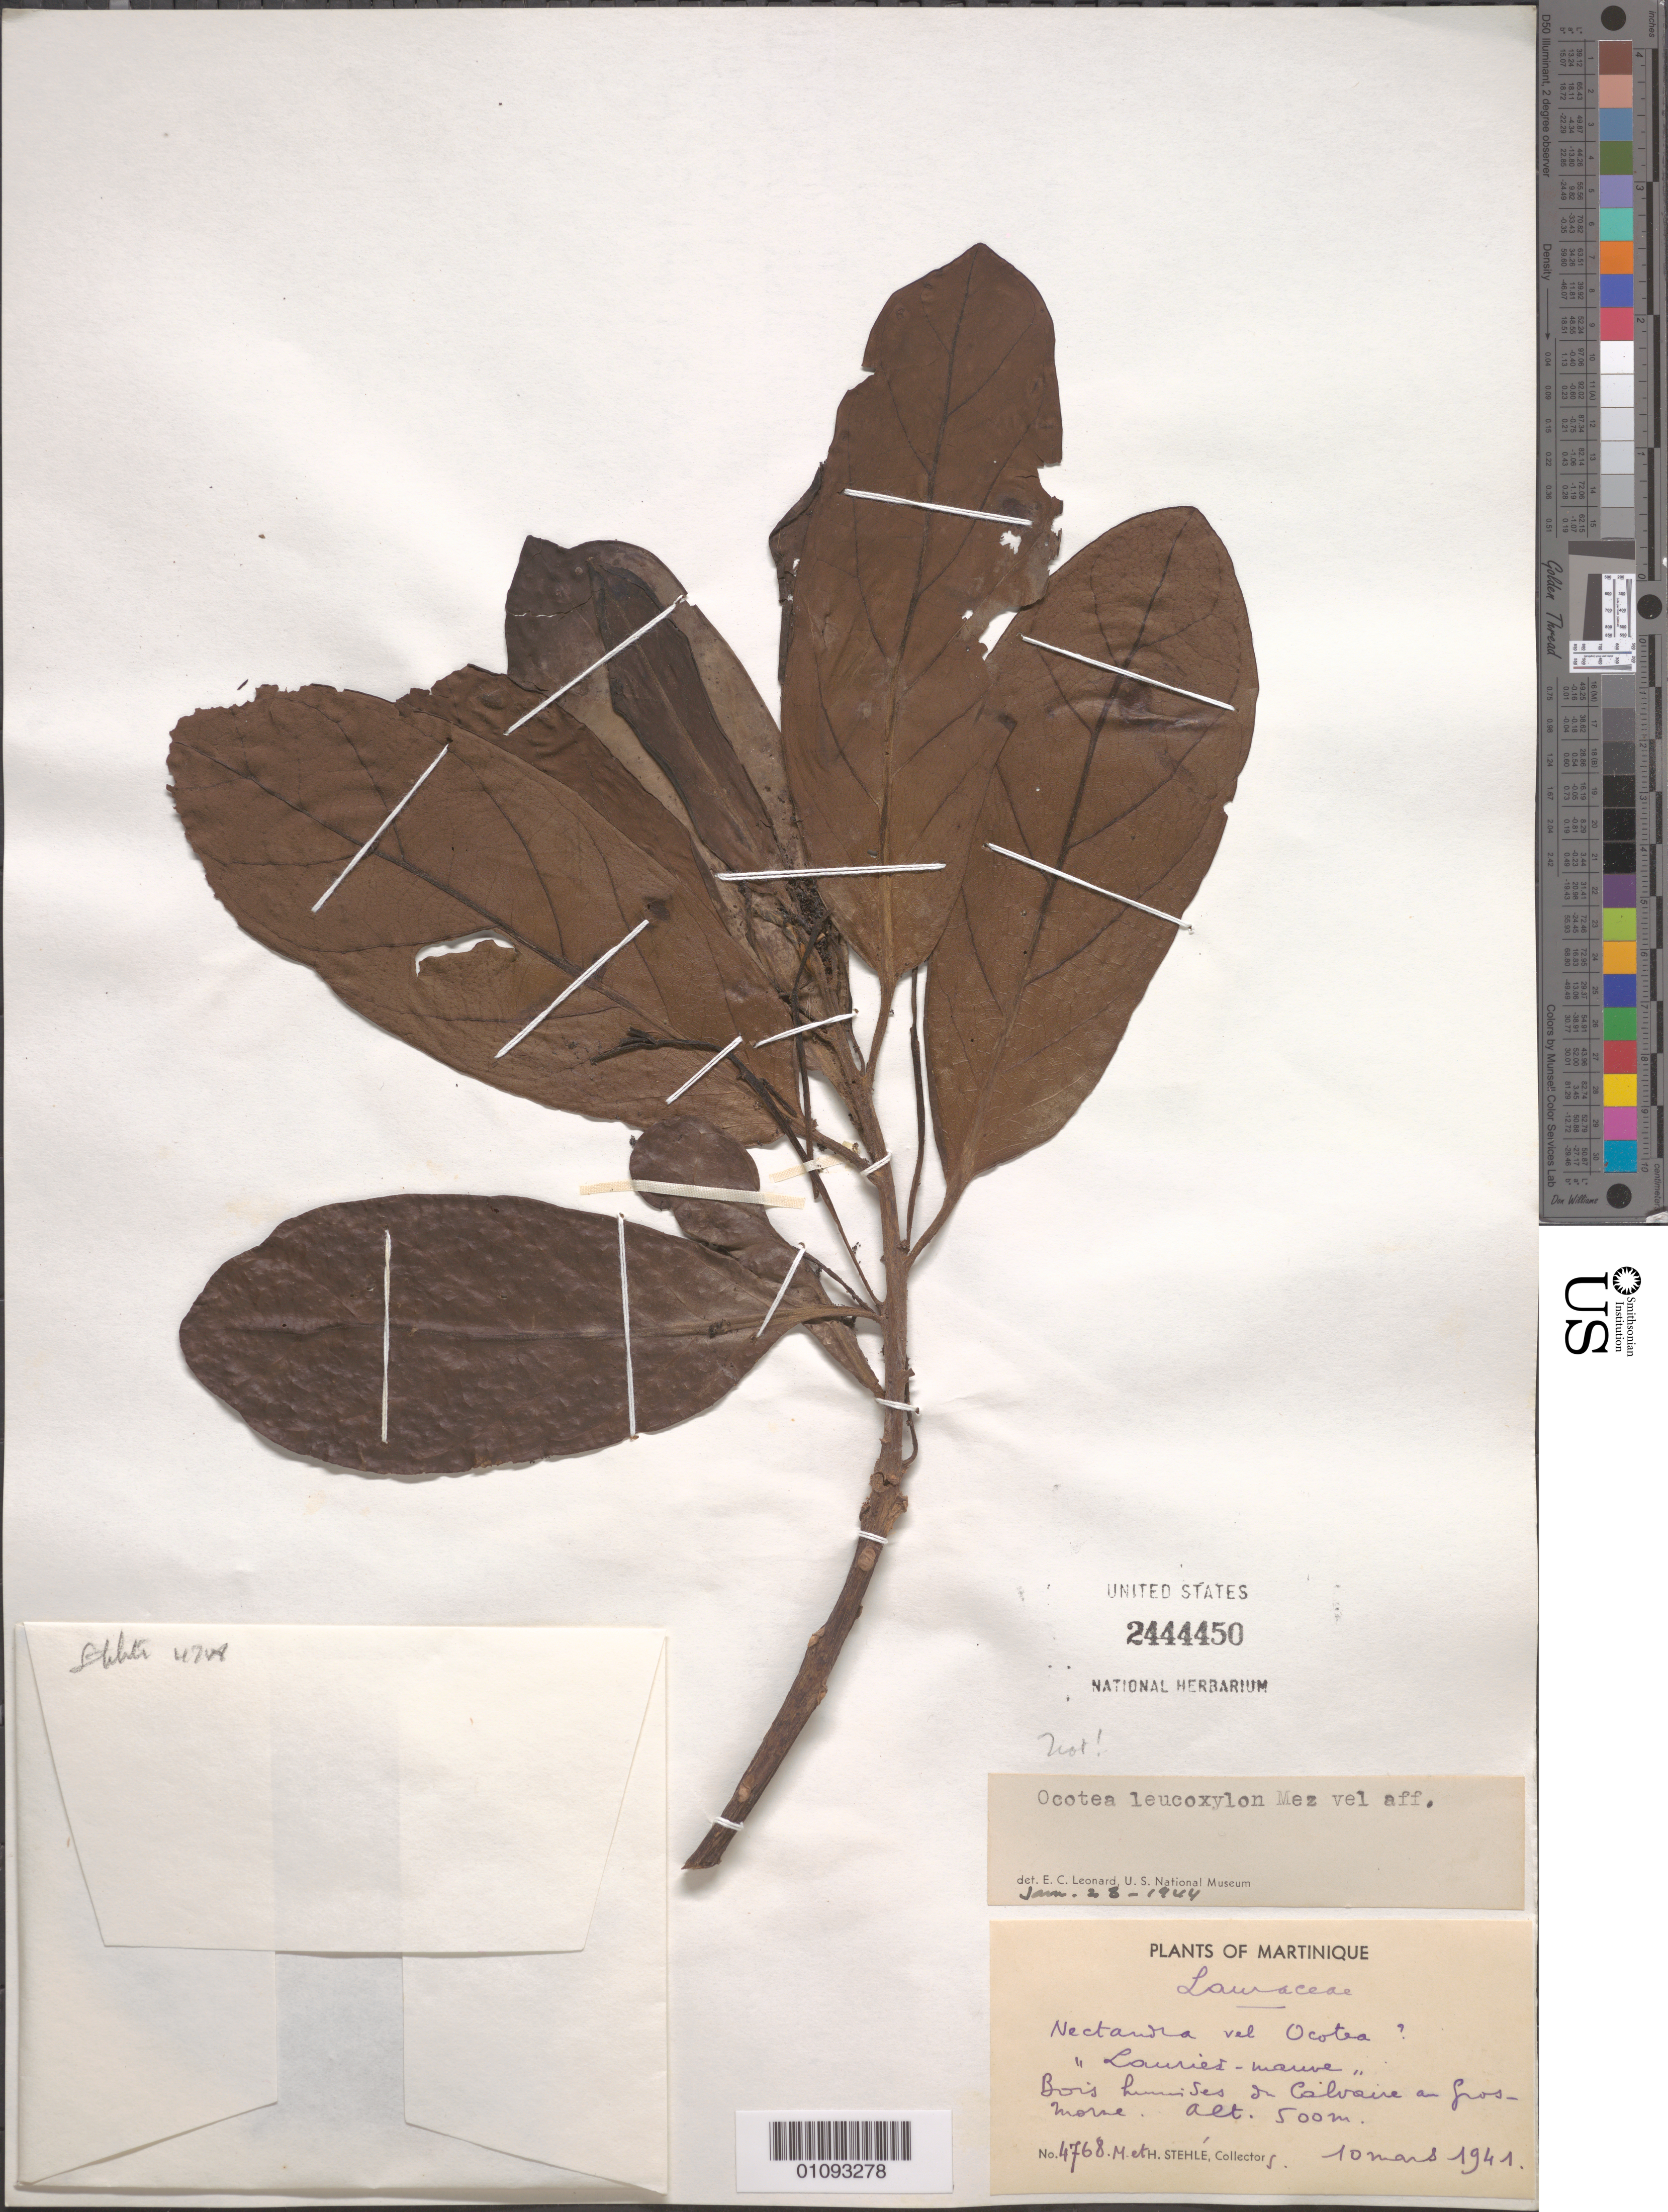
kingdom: Plantae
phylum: Tracheophyta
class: Magnoliopsida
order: Laurales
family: Lauraceae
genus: Ocotea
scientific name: Ocotea leucoxylon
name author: (Sw.) Laness.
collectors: H. Stehlé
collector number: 4768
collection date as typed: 10 Mar 1941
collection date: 1941-03-10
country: Martinique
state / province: Fort-de-France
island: Martinique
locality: Gros Morne.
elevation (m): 500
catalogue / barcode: US 2444450